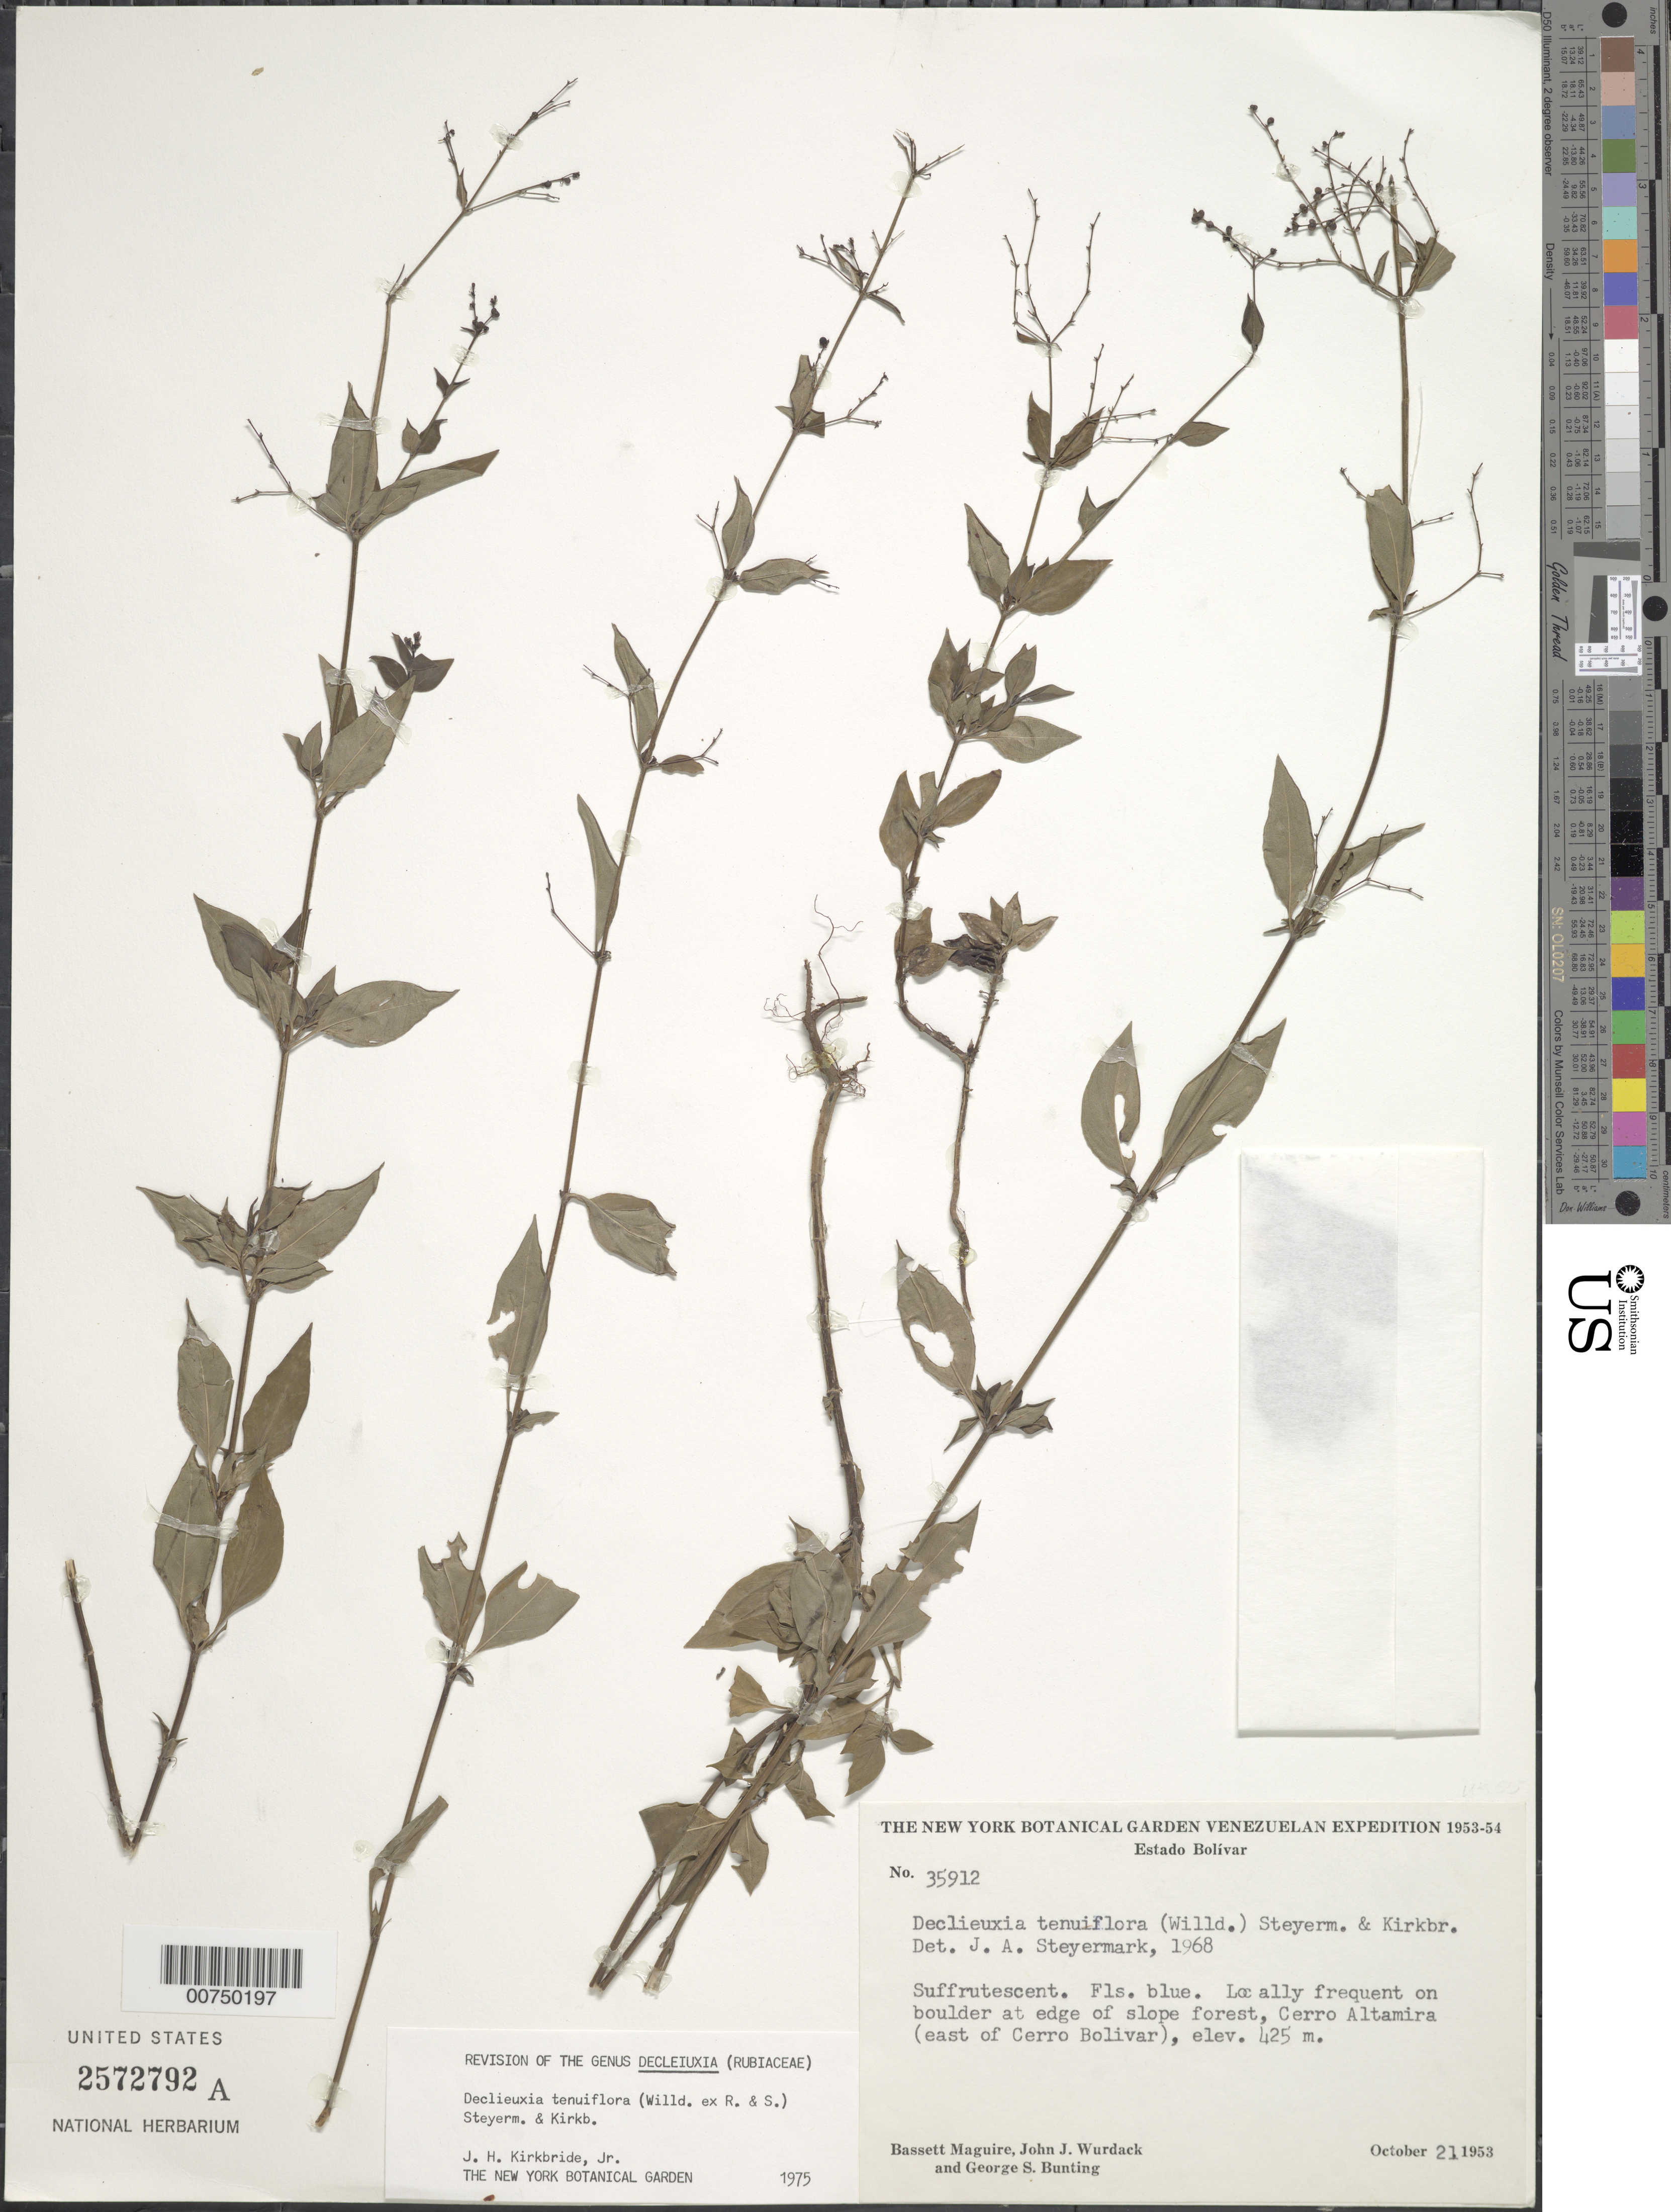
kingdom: Plantae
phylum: Tracheophyta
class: Magnoliopsida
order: Gentianales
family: Rubiaceae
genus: Declieuxia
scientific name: Declieuxia tenuiflora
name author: (Willd. ex Roem. & Schult.) Steyerm. & J.H. Kirkbr.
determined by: Kirkbride, J. H.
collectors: B. Maguire, J. J. Wurdack & G. S. Bunting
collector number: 35912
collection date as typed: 21-Oct-53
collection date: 1953-10-21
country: Venezuela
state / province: Bolívar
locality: Cerro Altamira, 10 km E of Ciudad Piar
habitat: On boulder at edge of slope forest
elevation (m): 425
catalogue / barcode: US 2572792A